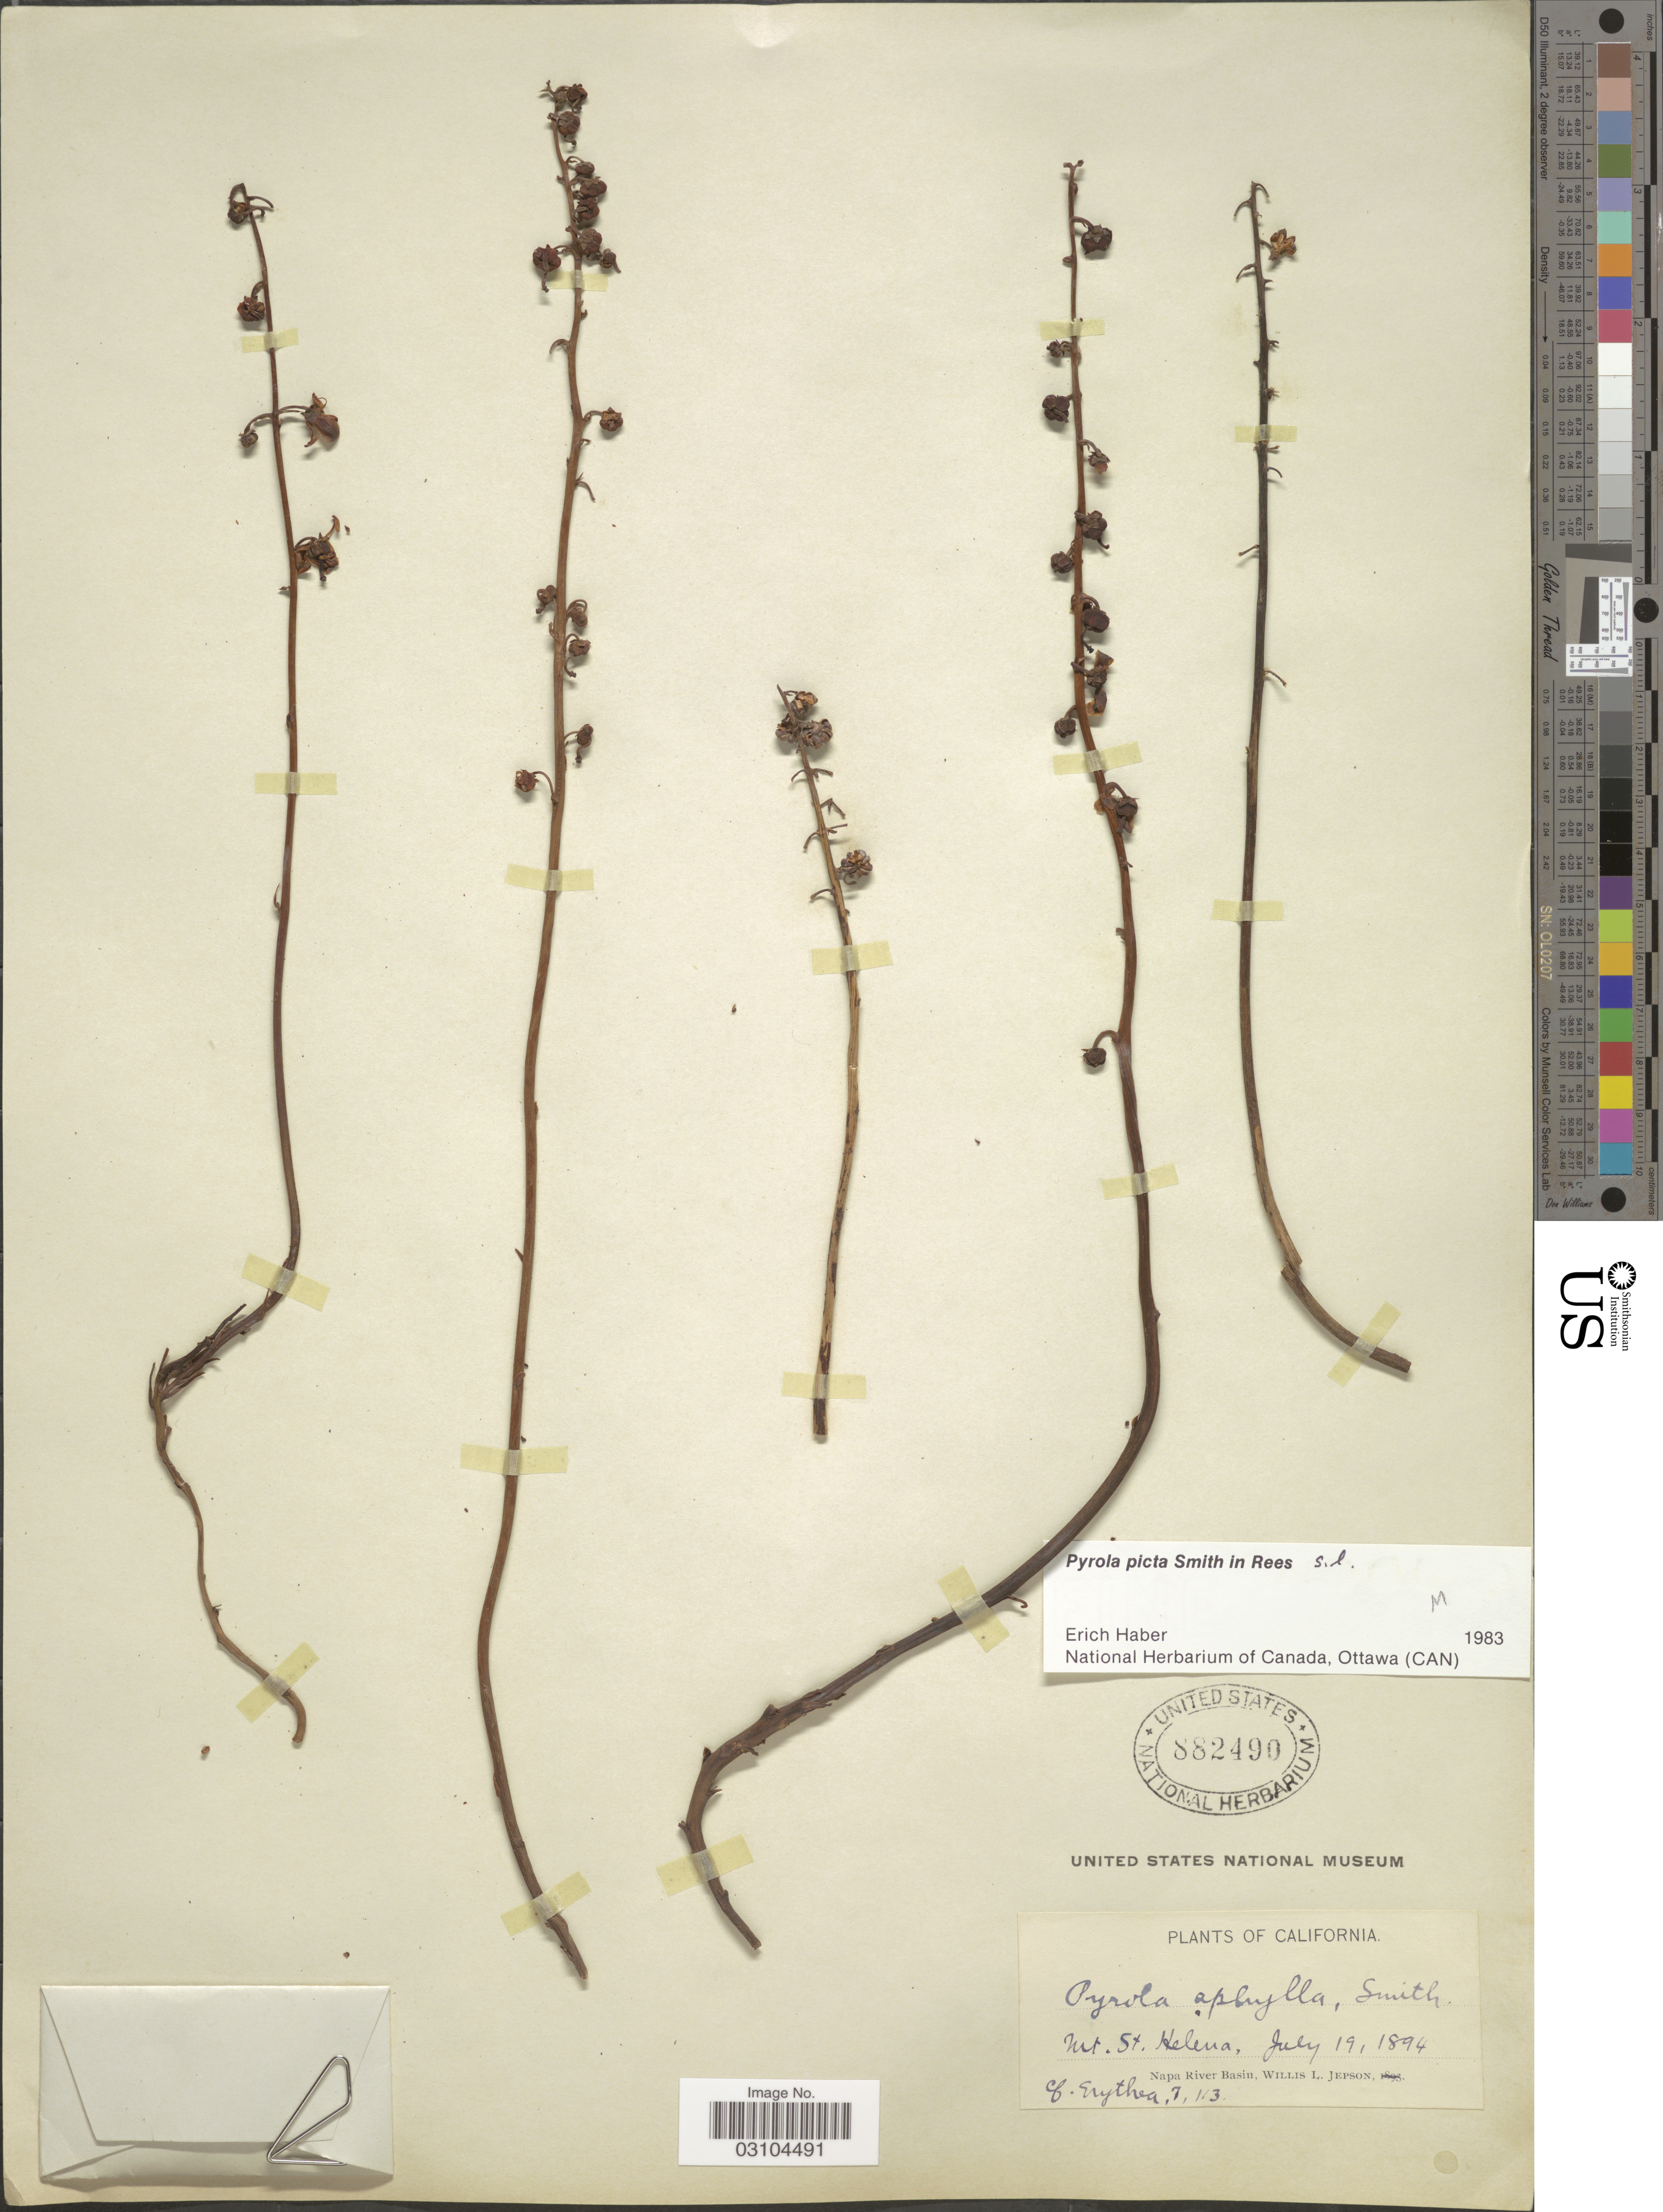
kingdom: Plantae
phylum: Tracheophyta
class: Magnoliopsida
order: Ericales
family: Ericaceae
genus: Pyrola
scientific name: Pyrola picta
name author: Sm. in Rees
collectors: W. L. Jepson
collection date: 1894-07-19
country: United States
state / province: California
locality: Mt. St. Helena. Napa River Basin.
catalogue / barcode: US 882490